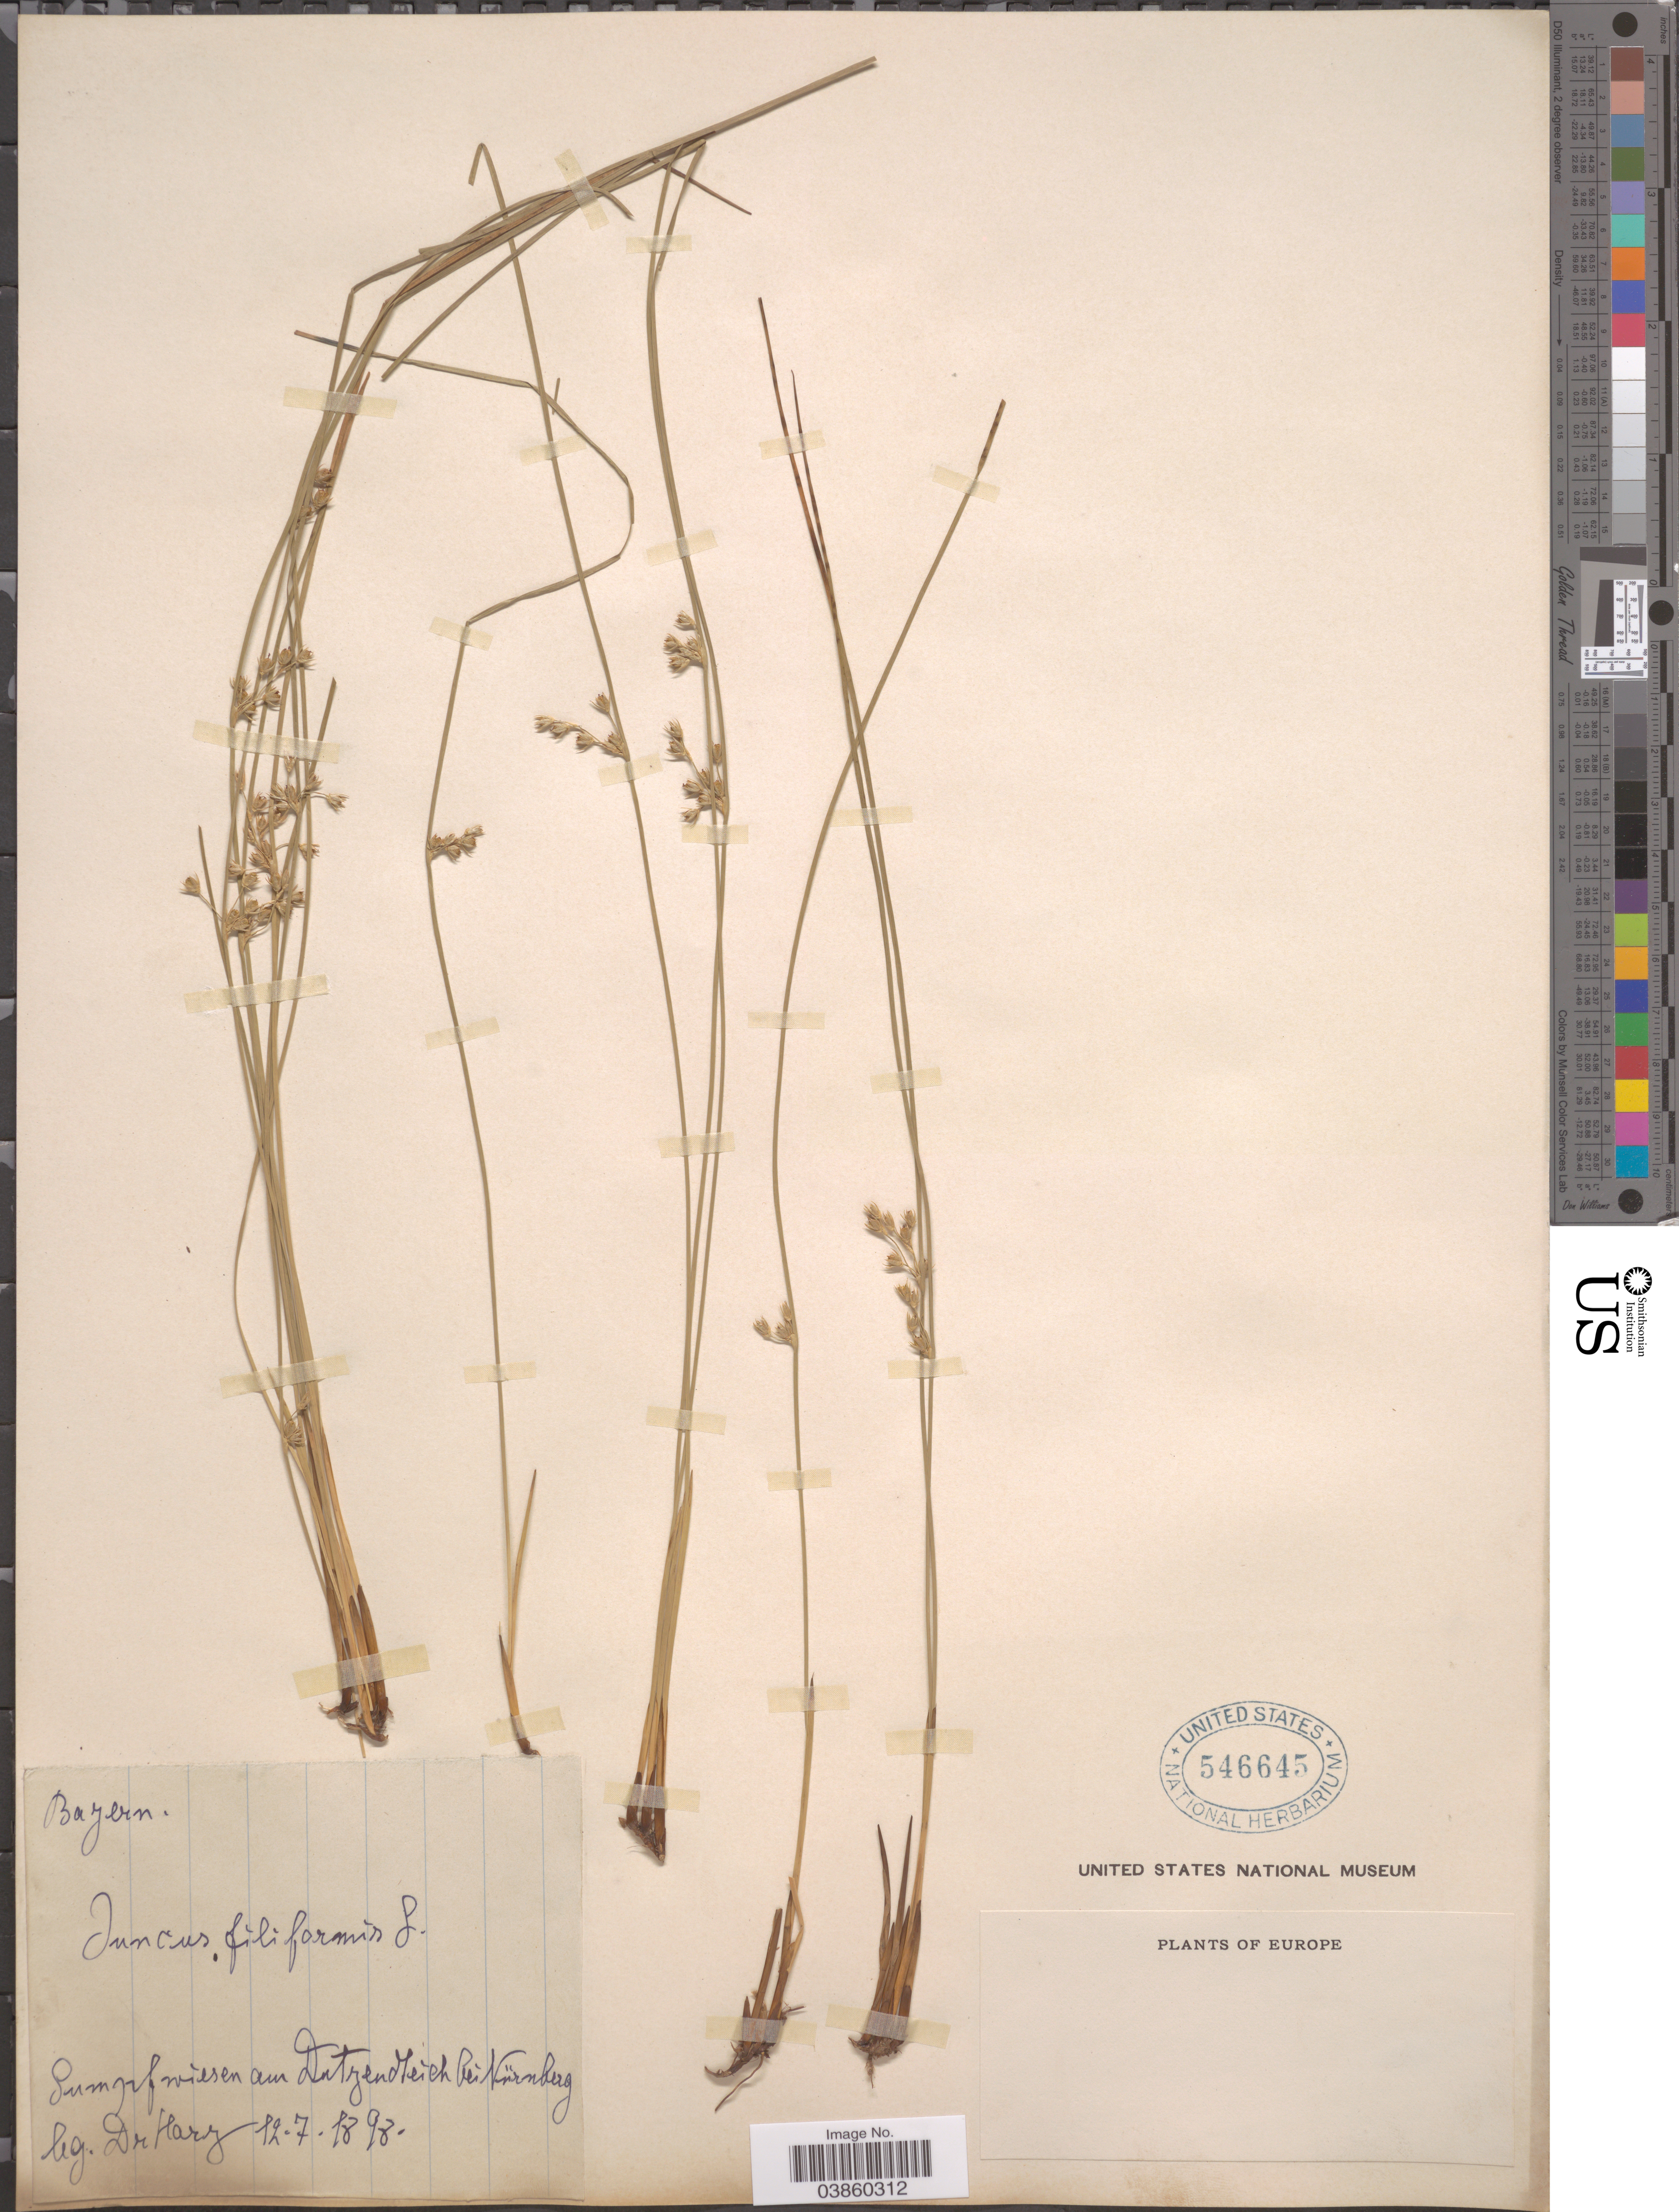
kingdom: Plantae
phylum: Tracheophyta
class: Liliopsida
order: Poales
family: Juncaceae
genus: Juncus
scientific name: Juncus filiformis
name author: L.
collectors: -. Harz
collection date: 1898-07-12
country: Germany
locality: Sumpf wiessen am Datjendleich bei Nürnberg.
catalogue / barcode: US 546645